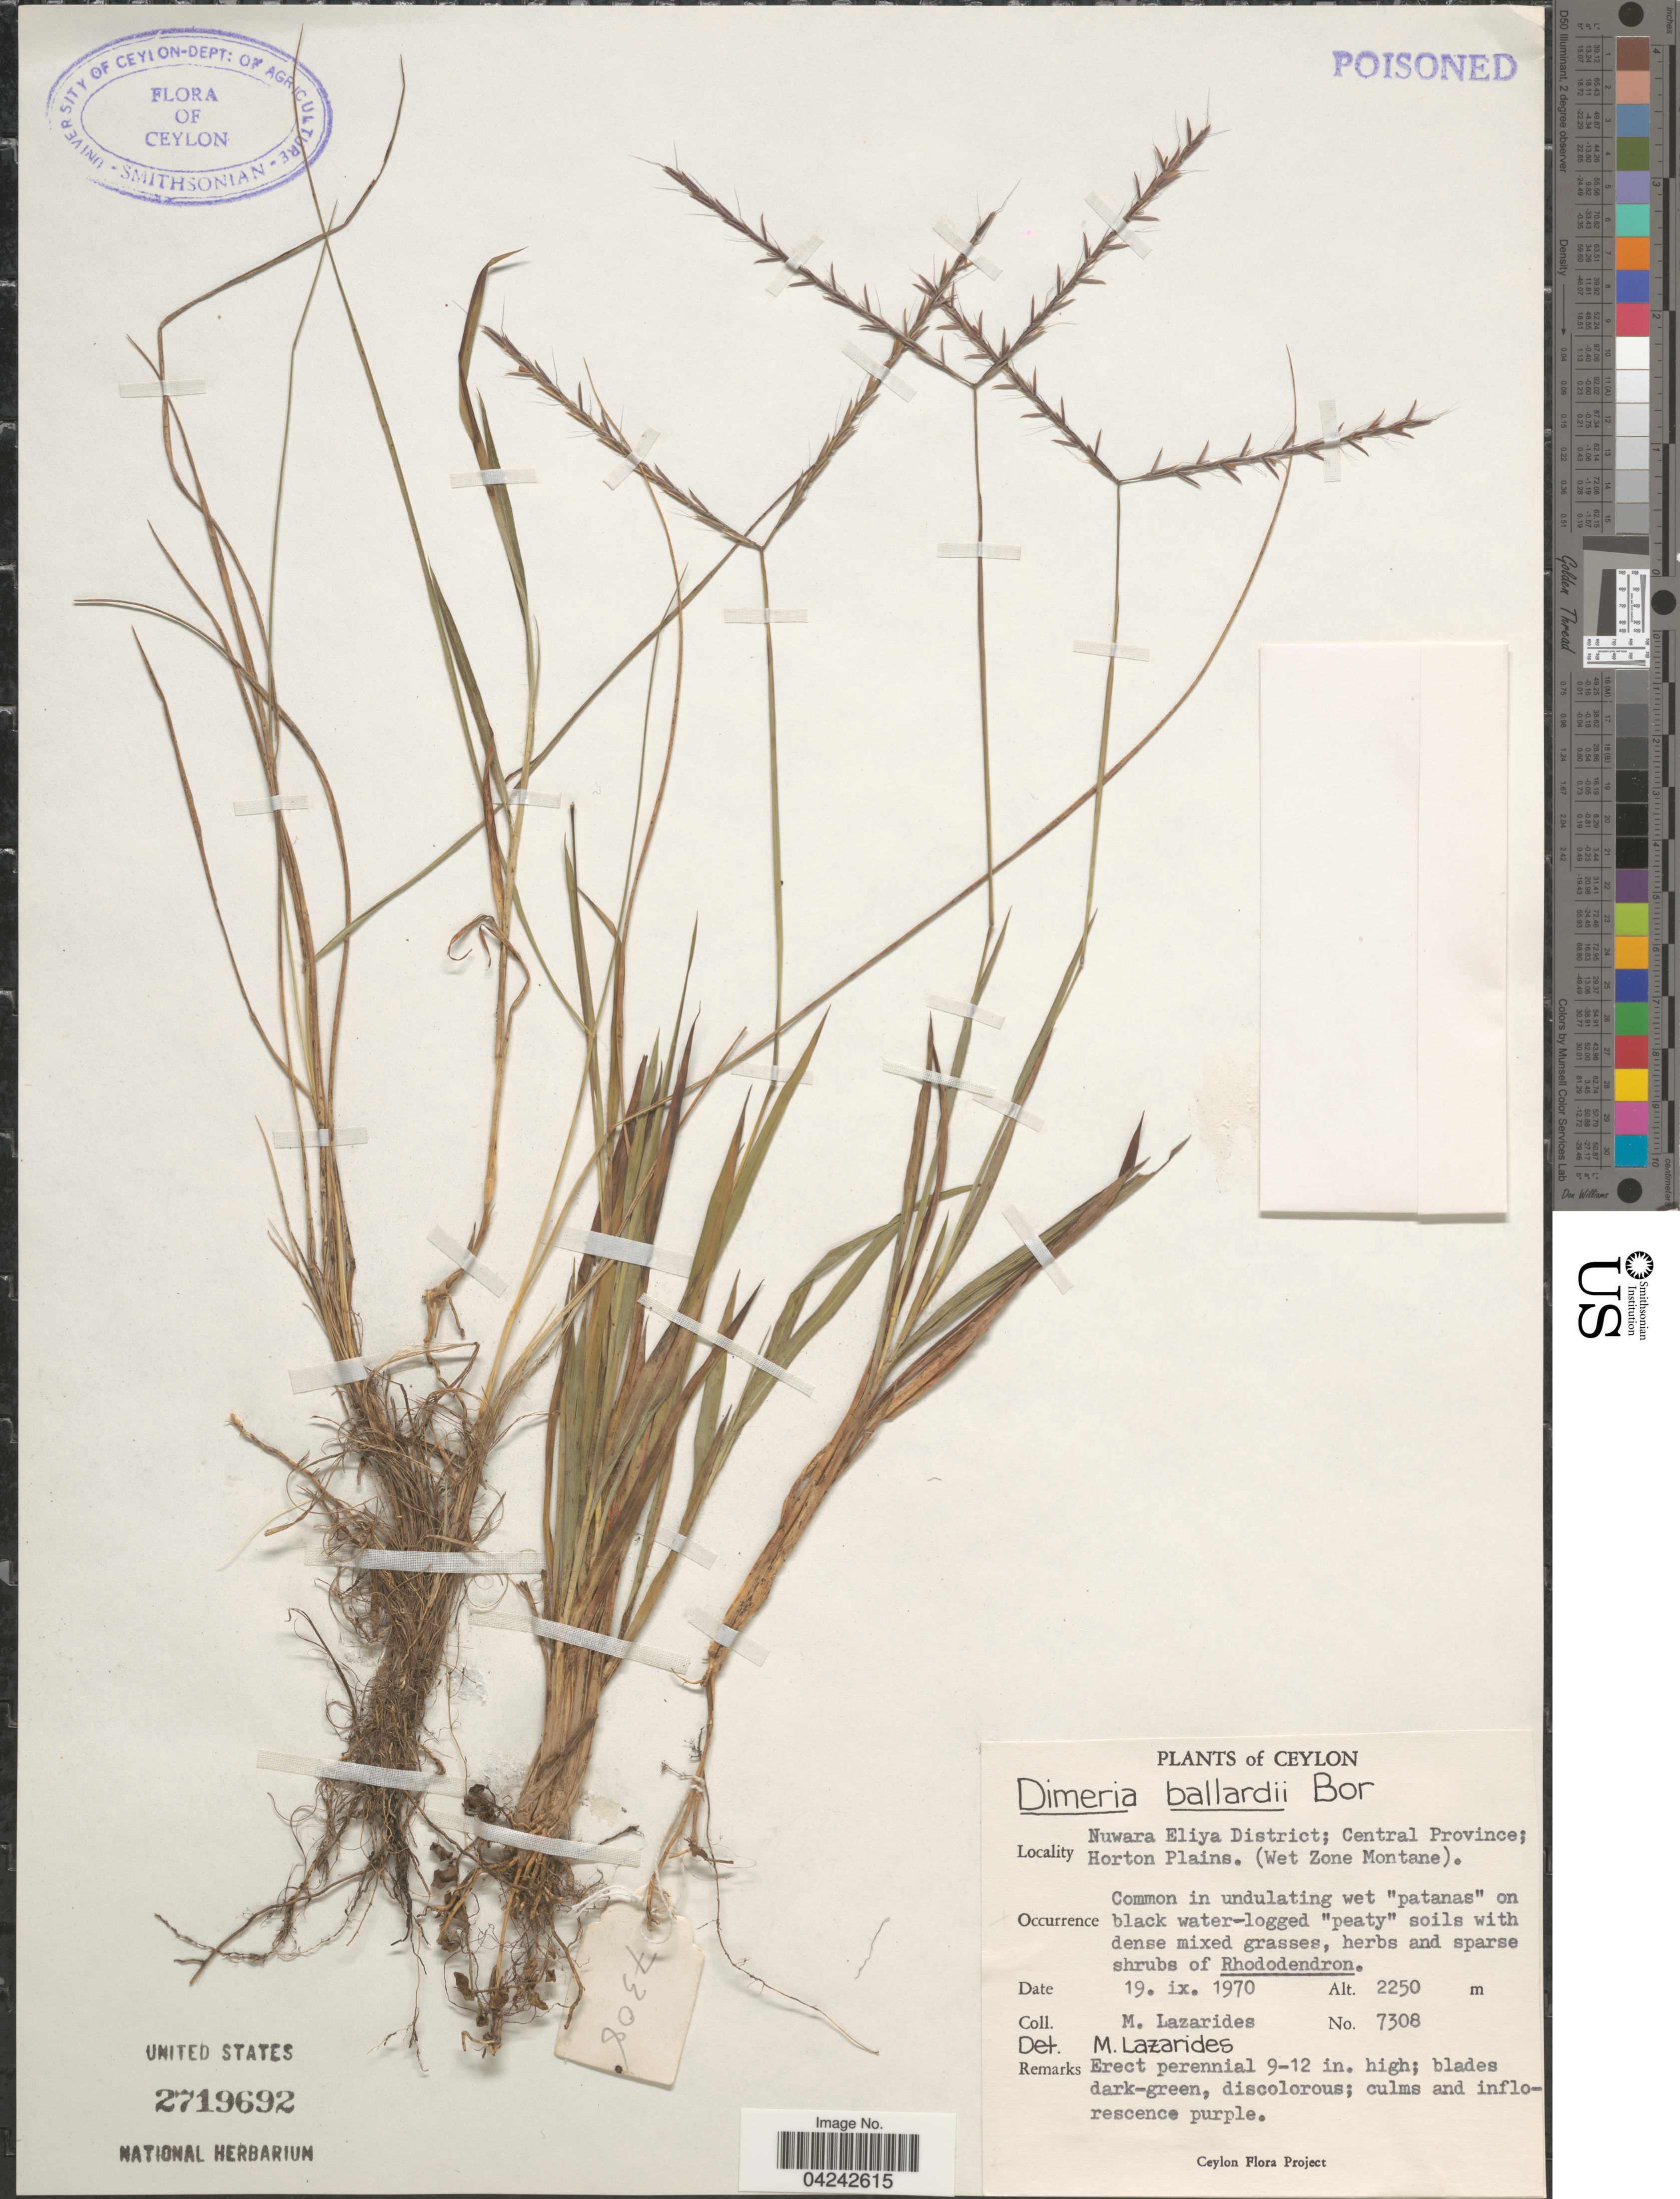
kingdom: Plantae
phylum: Tracheophyta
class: Liliopsida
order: Poales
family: Poaceae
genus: Dimeria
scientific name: Dimeria ballardii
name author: Bor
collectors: M. Lazarides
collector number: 7308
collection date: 1970-09-19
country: Sri Lanka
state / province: Central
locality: Ceylon. Nuwara Eliya District; Horton Plains. (Wet Zone Montane).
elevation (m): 2250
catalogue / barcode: US 2719692